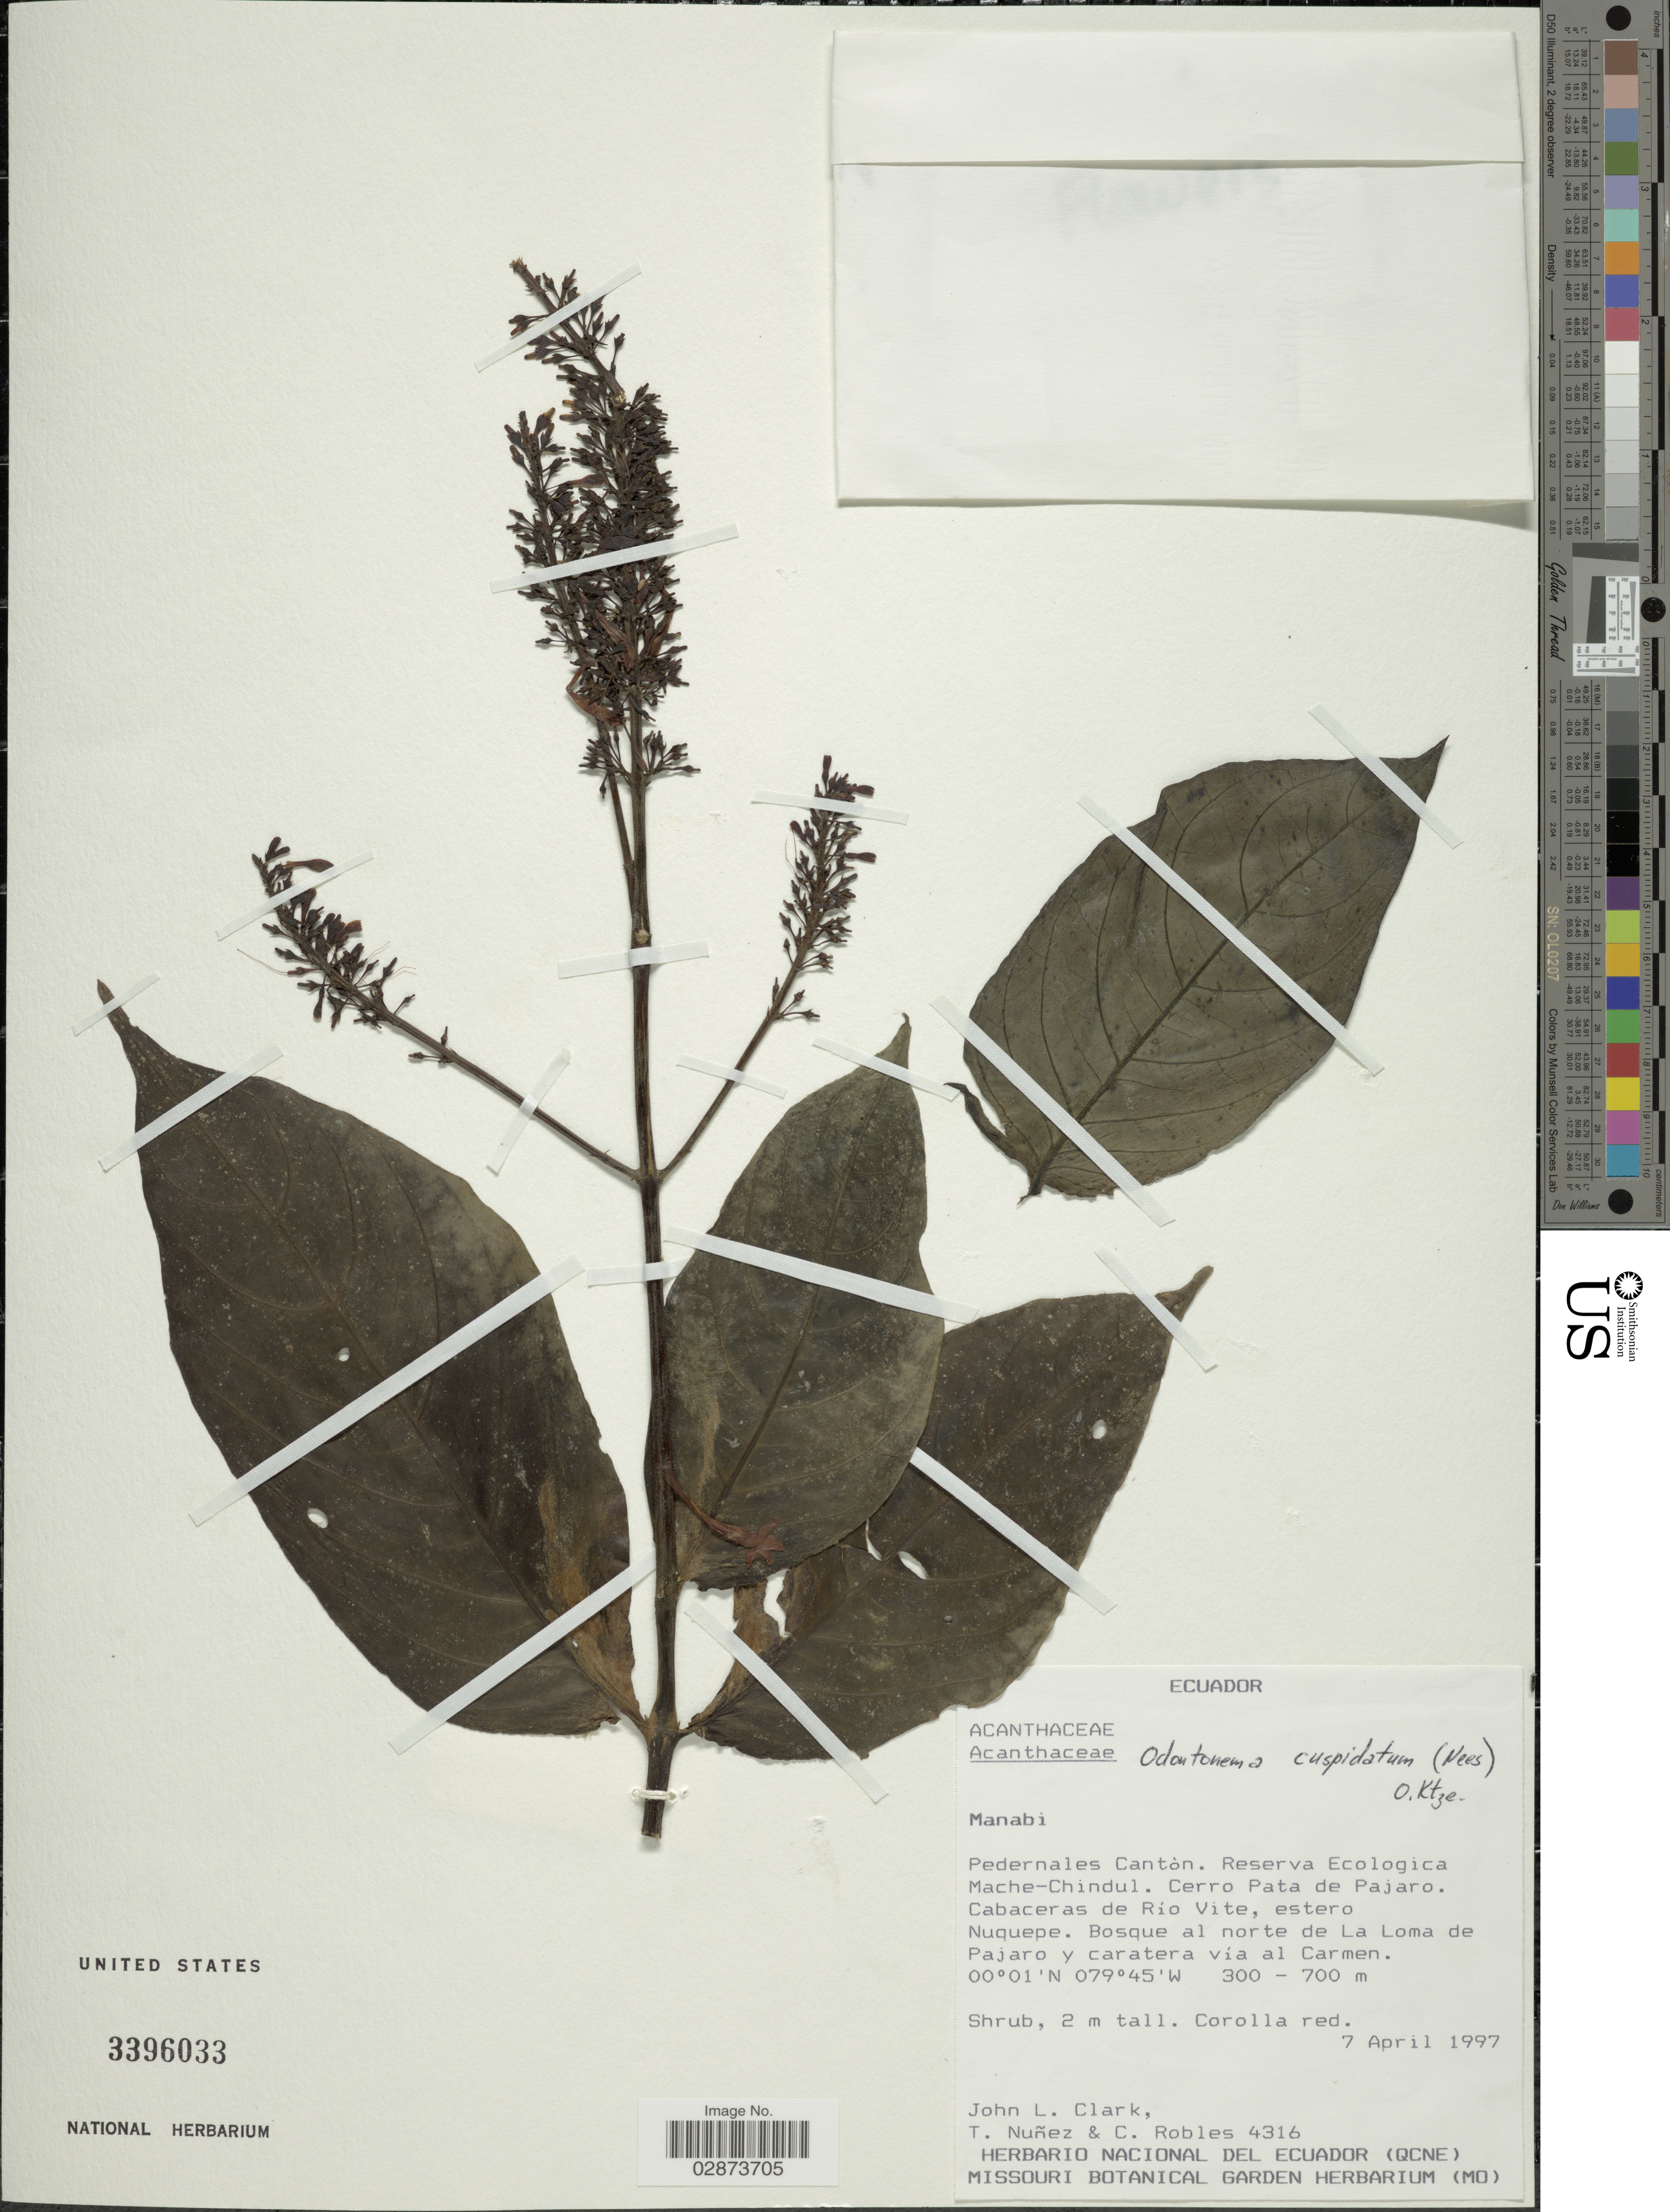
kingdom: Plantae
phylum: Tracheophyta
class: Magnoliopsida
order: Lamiales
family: Acanthaceae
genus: Odontonema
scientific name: Odontonema cuspidatum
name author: (Nees) Kuntze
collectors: J. L. Clark & C. Robles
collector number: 4316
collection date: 1997-04-07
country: Ecuador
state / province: Manabí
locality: Pedernales Cantón. Reserva Ecologica Mache-Chindul. Cerro Pata de Pajaro. Cabaceras de Río Vite, estero Nuquepe. Bosque al norte de La Loma de Pajaro y caratera vía al Carmen.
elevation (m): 300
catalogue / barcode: US 3396033